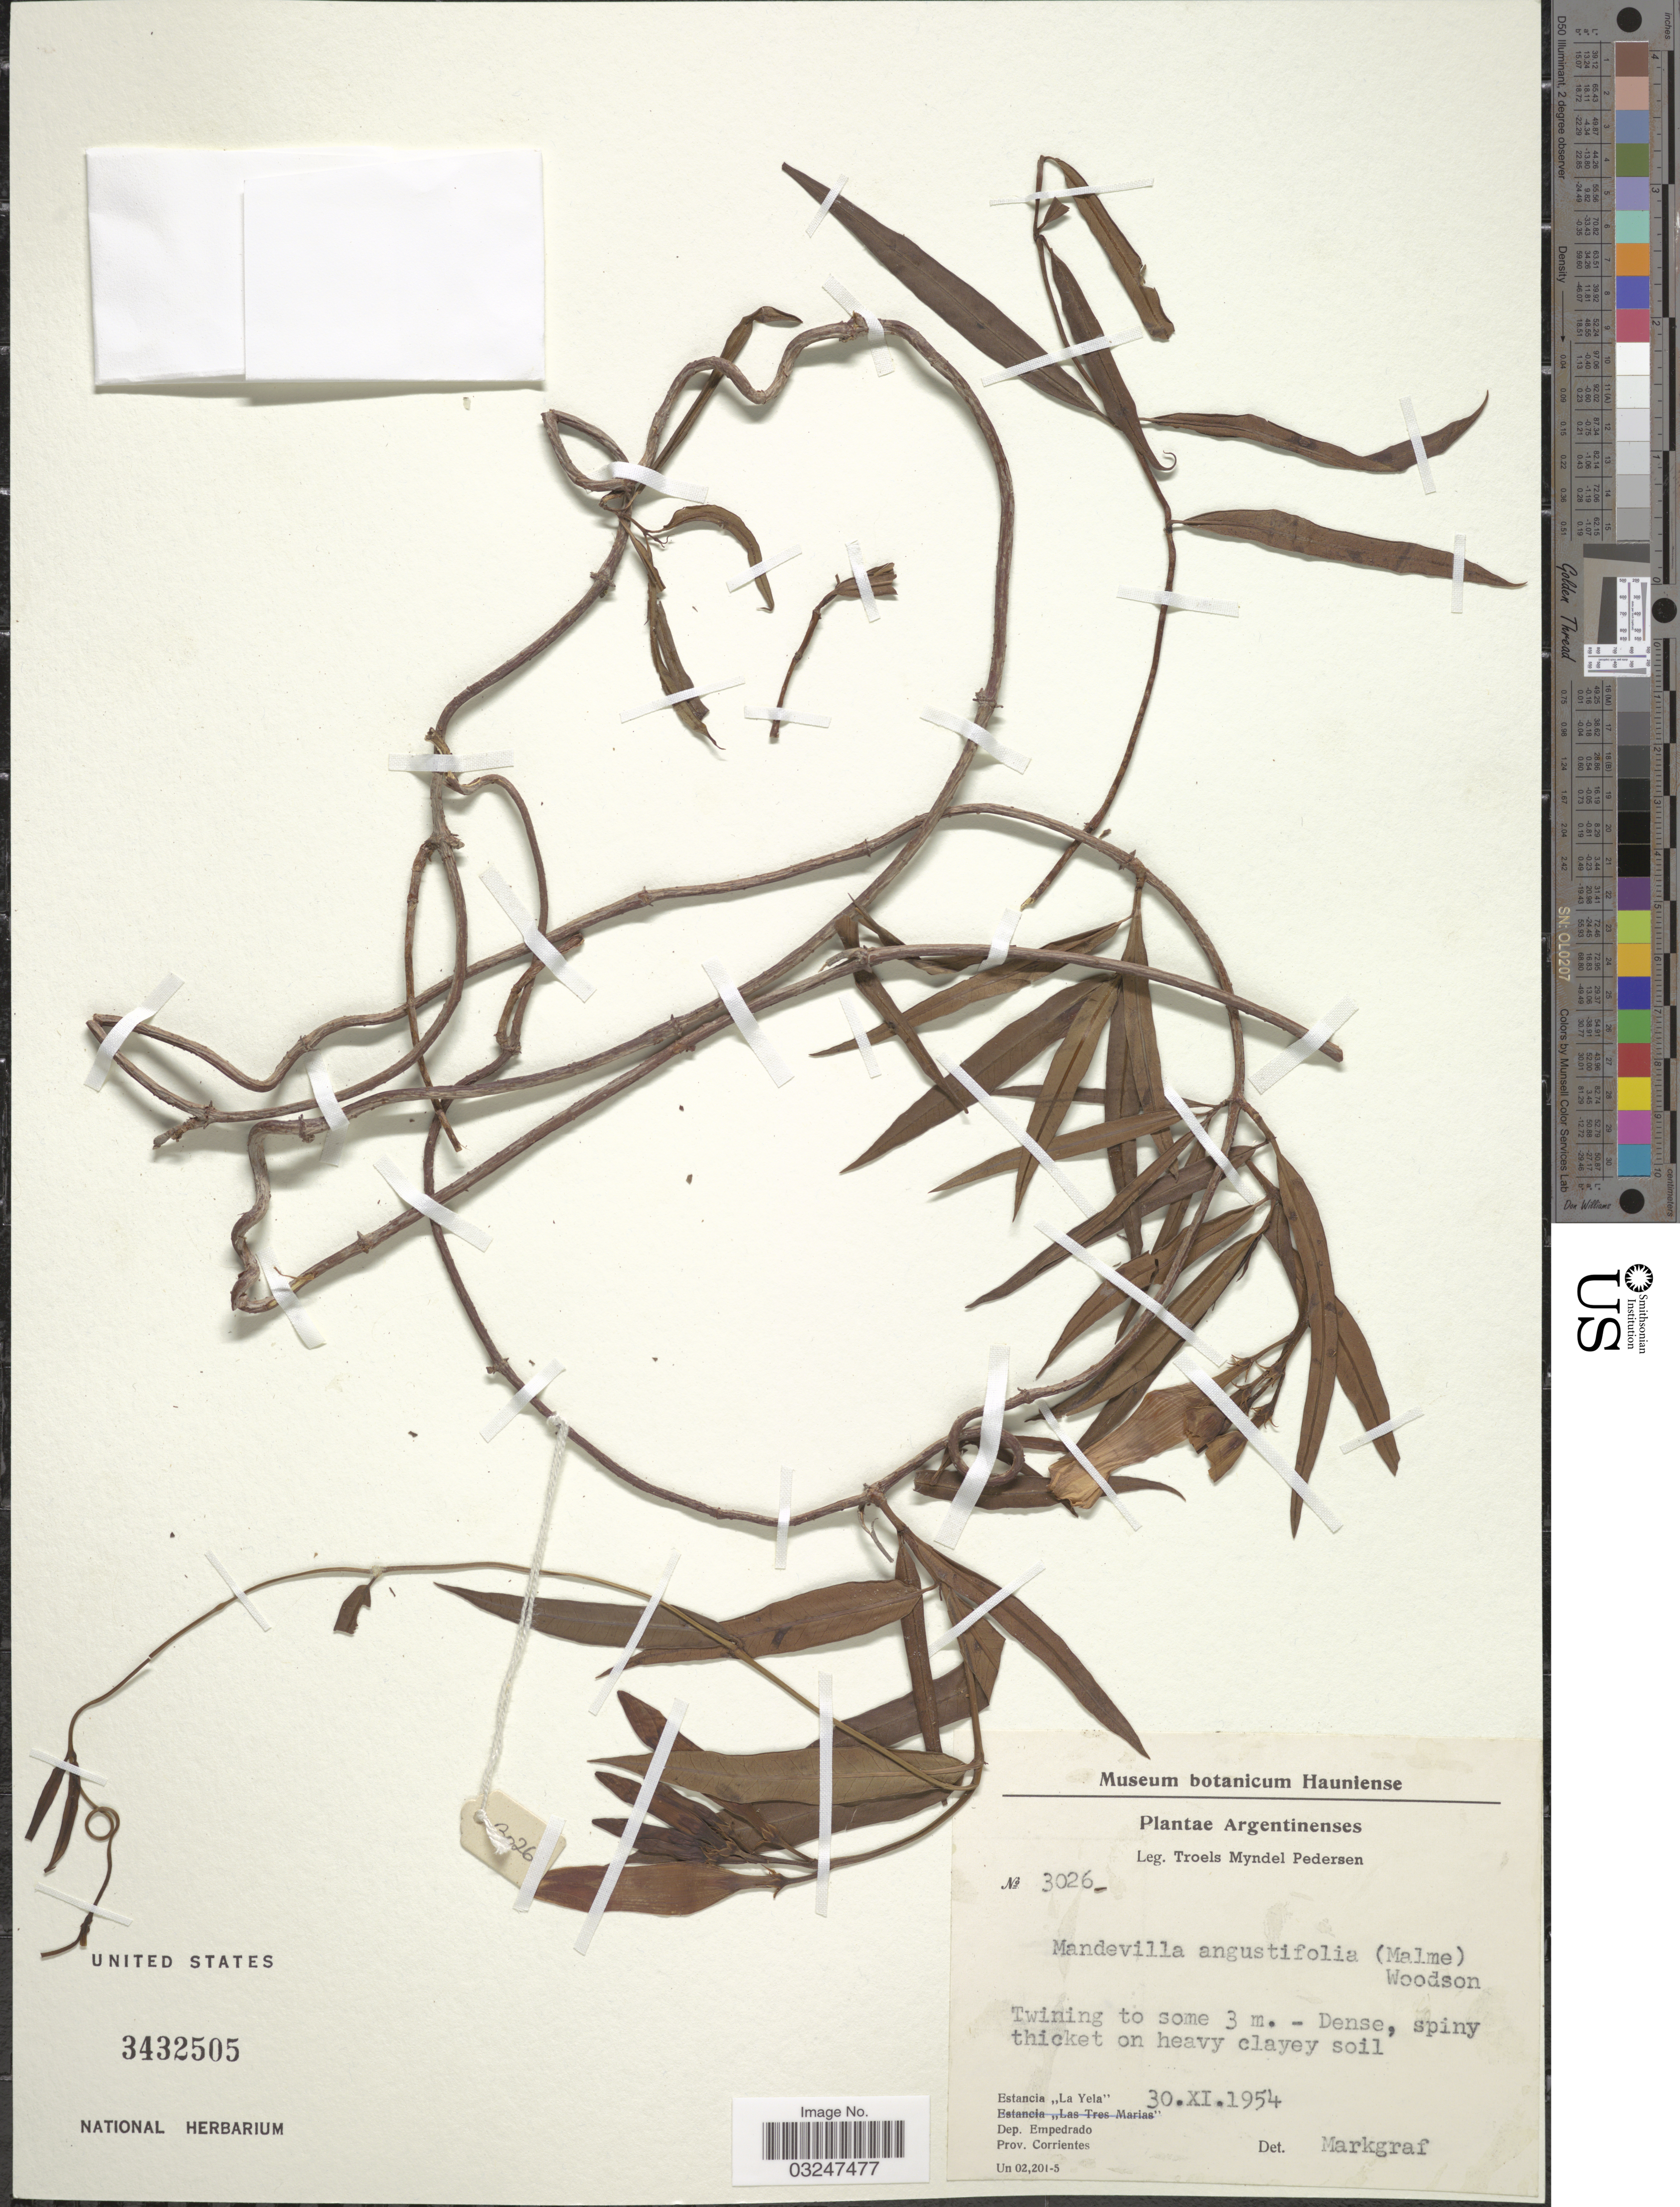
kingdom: Plantae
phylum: Tracheophyta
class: Magnoliopsida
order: Gentianales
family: Apocynaceae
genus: Mandevilla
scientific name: Mandevilla angustifolia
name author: (Malme) Woodson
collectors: T. Pederson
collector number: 3026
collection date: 1954-11-30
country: Argentina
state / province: Corrientes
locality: Estancia "La Yela", Dep. Emperado, Prov. Corrientes.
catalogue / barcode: US 3432505